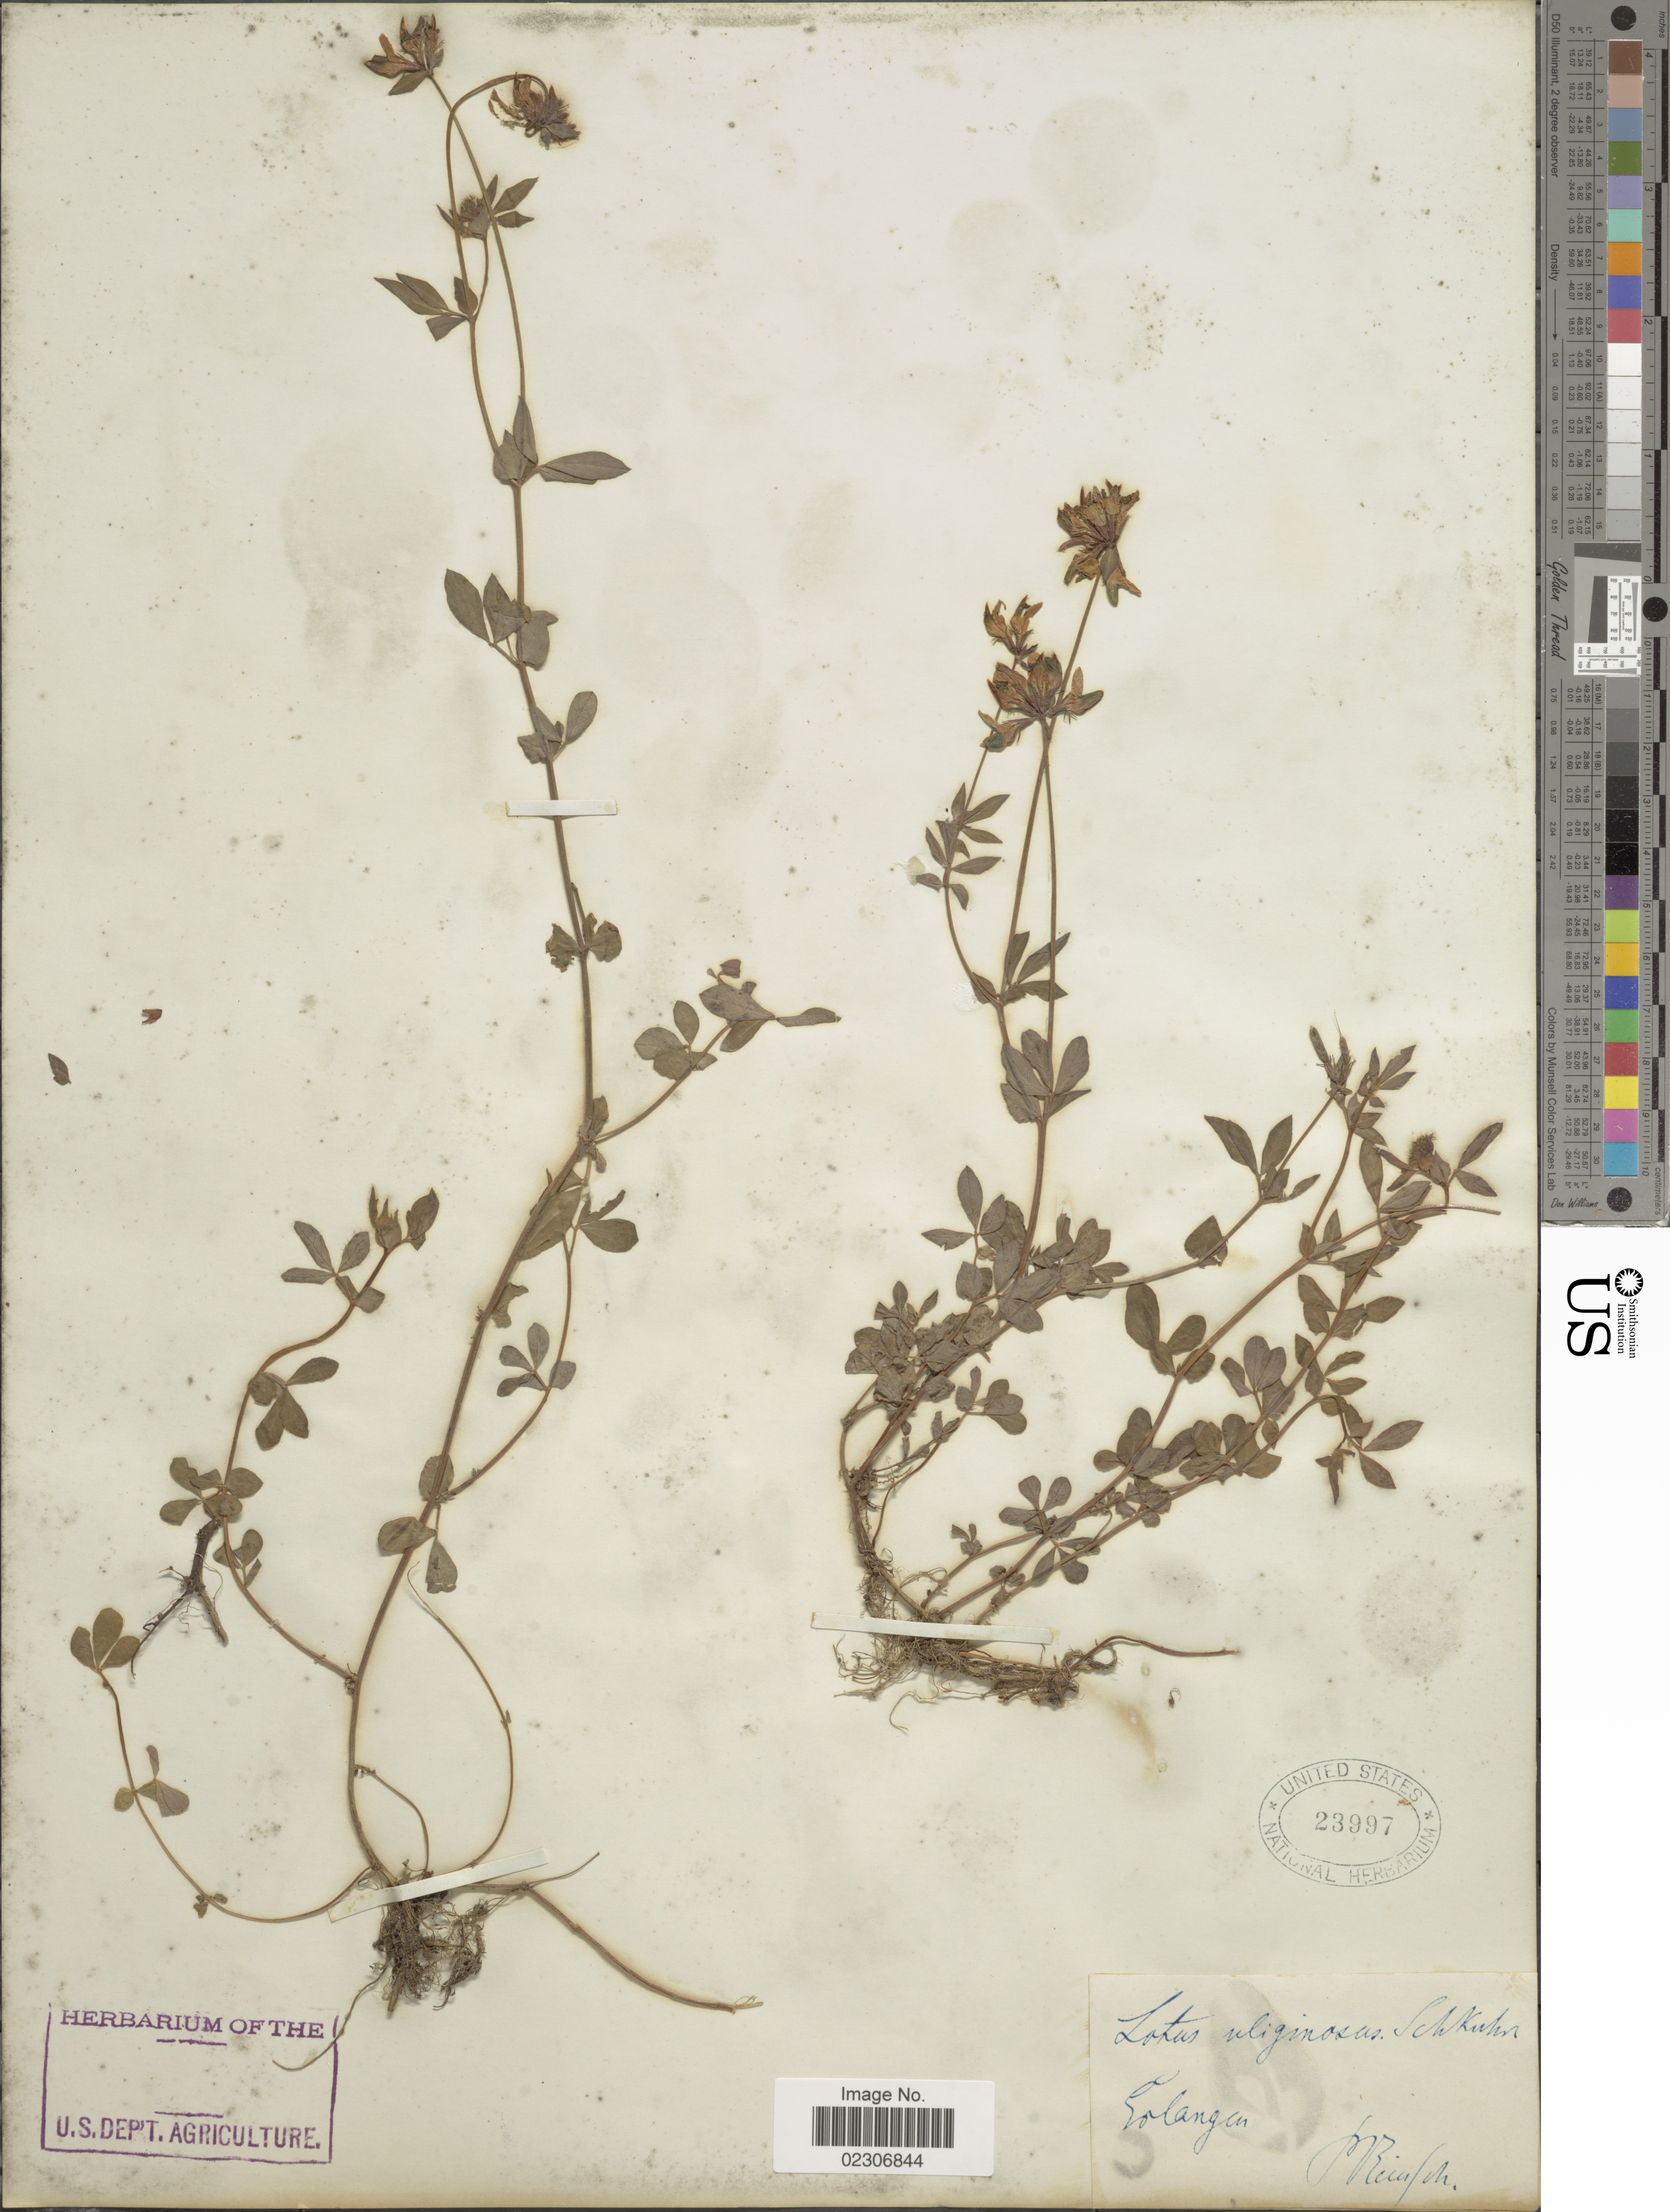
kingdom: Plantae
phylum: Tracheophyta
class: Magnoliopsida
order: Fabales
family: Fabaceae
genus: Lotus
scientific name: Lotus uliginosus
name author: Schkuhr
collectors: M. Reinsch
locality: Golanger [interpreted]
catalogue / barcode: US 23997